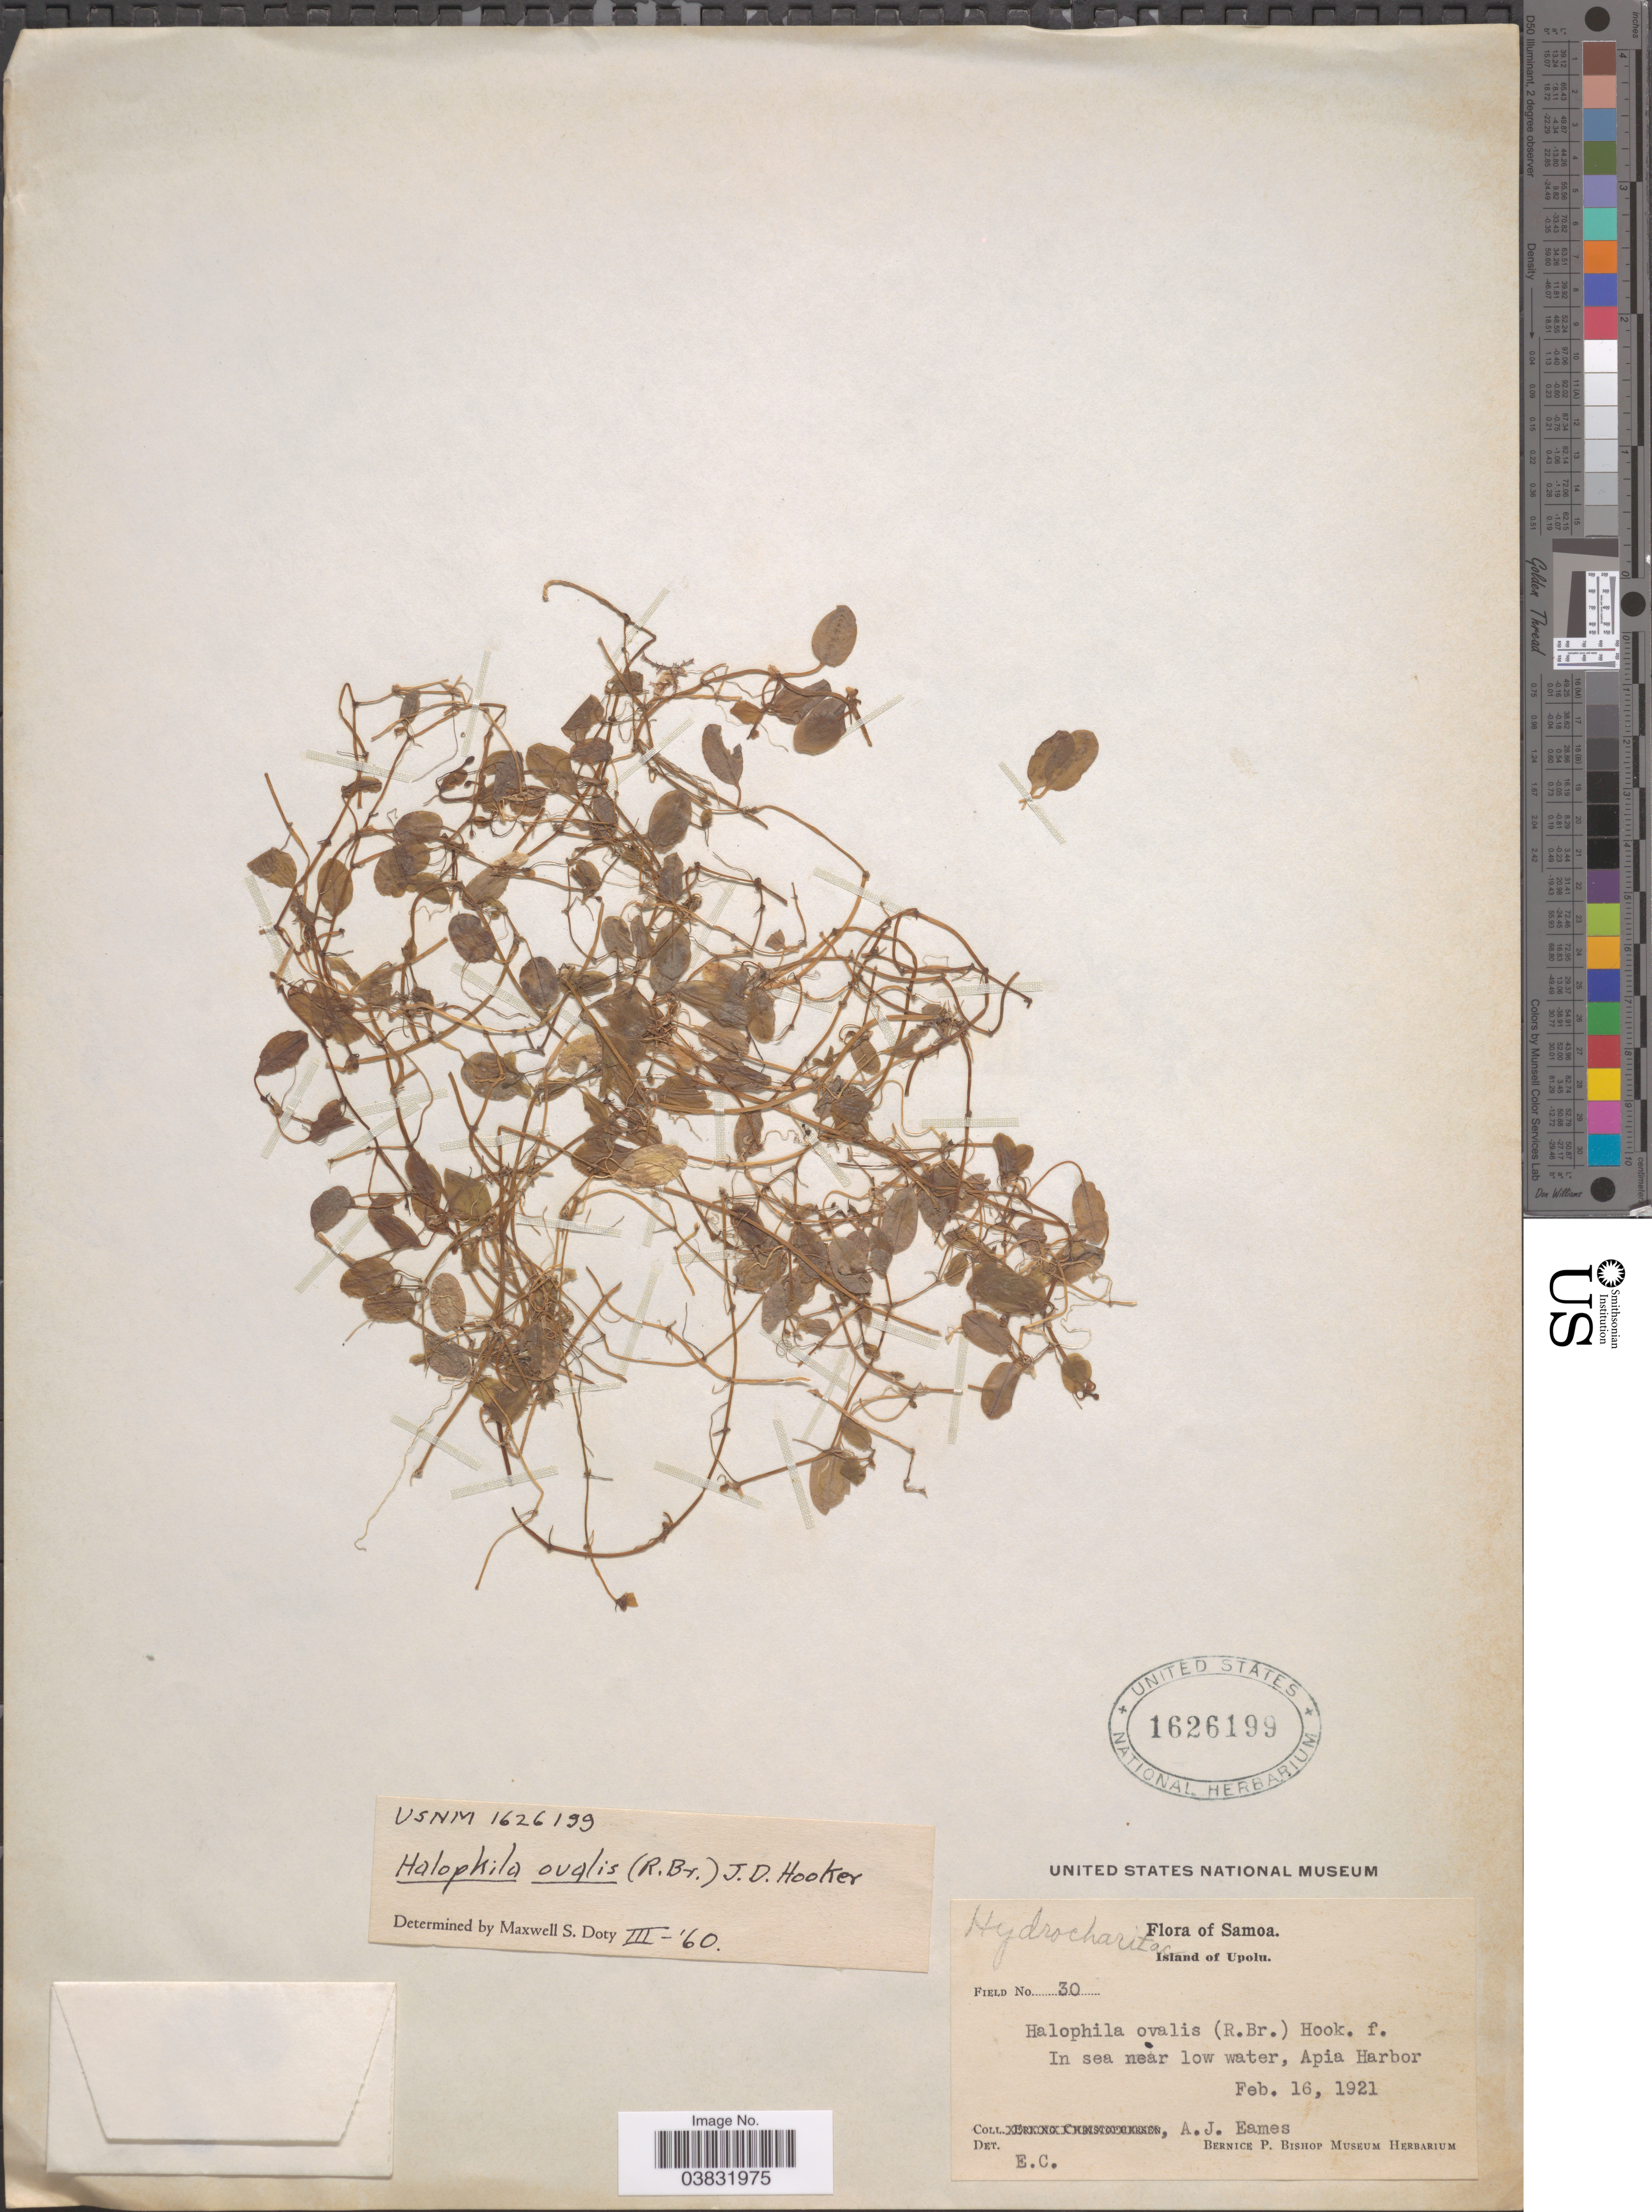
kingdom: Plantae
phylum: Tracheophyta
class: Liliopsida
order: Alismatales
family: Hydrocharitaceae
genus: Halophila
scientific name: Halophila ovalis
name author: (R. Br.) Hook. f.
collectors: A. J. Eames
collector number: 30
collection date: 1921-02-16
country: Samoa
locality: Samoa. Island of Upolu. In sea near low water, Apia Harbor.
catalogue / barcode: US 1626199